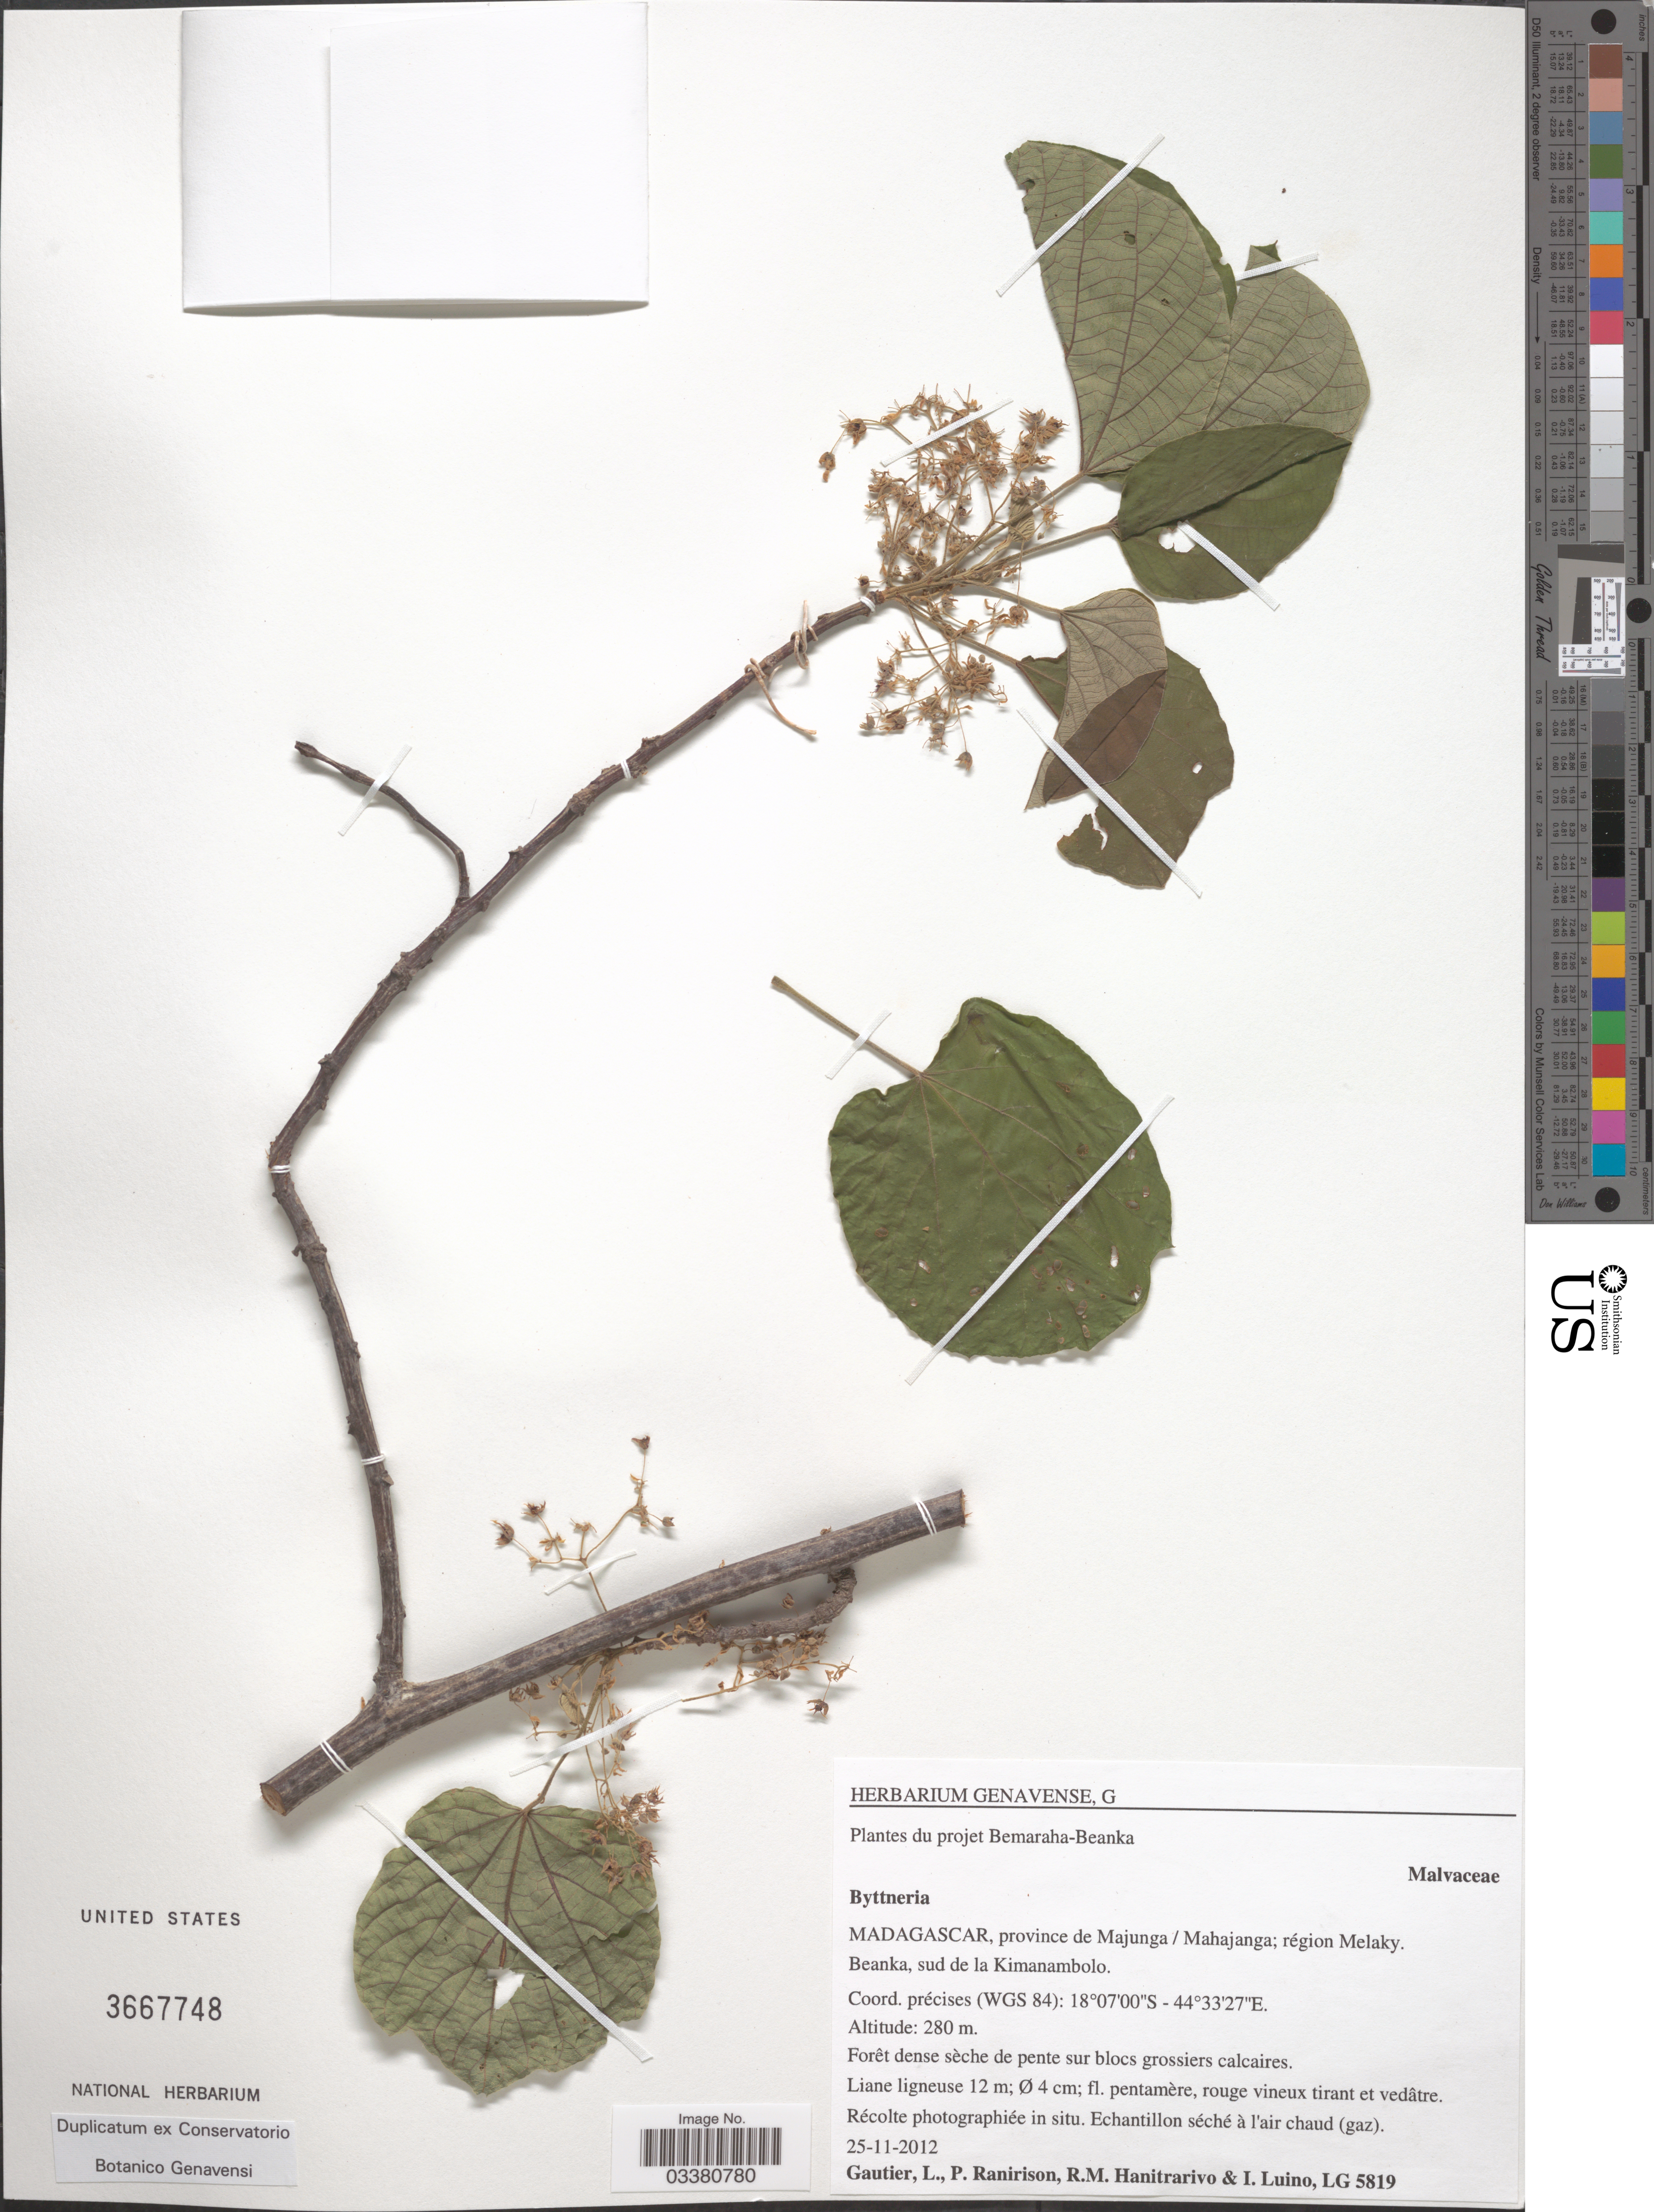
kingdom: Plantae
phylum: Tracheophyta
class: Magnoliopsida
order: Malvales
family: Malvaceae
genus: Byttneria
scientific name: Byttneria sp.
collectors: L. Gautier, P. Ranirison, R. Hanitrarivo & I. Luino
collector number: LG 5819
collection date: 2012-11-25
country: Madagascar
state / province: Melaky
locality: Province de Majunga / Mahajanga; région Melaky. Beanka, sud de la Kimanambolo. Bemaraha-Beanka.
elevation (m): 280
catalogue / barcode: US 3667748